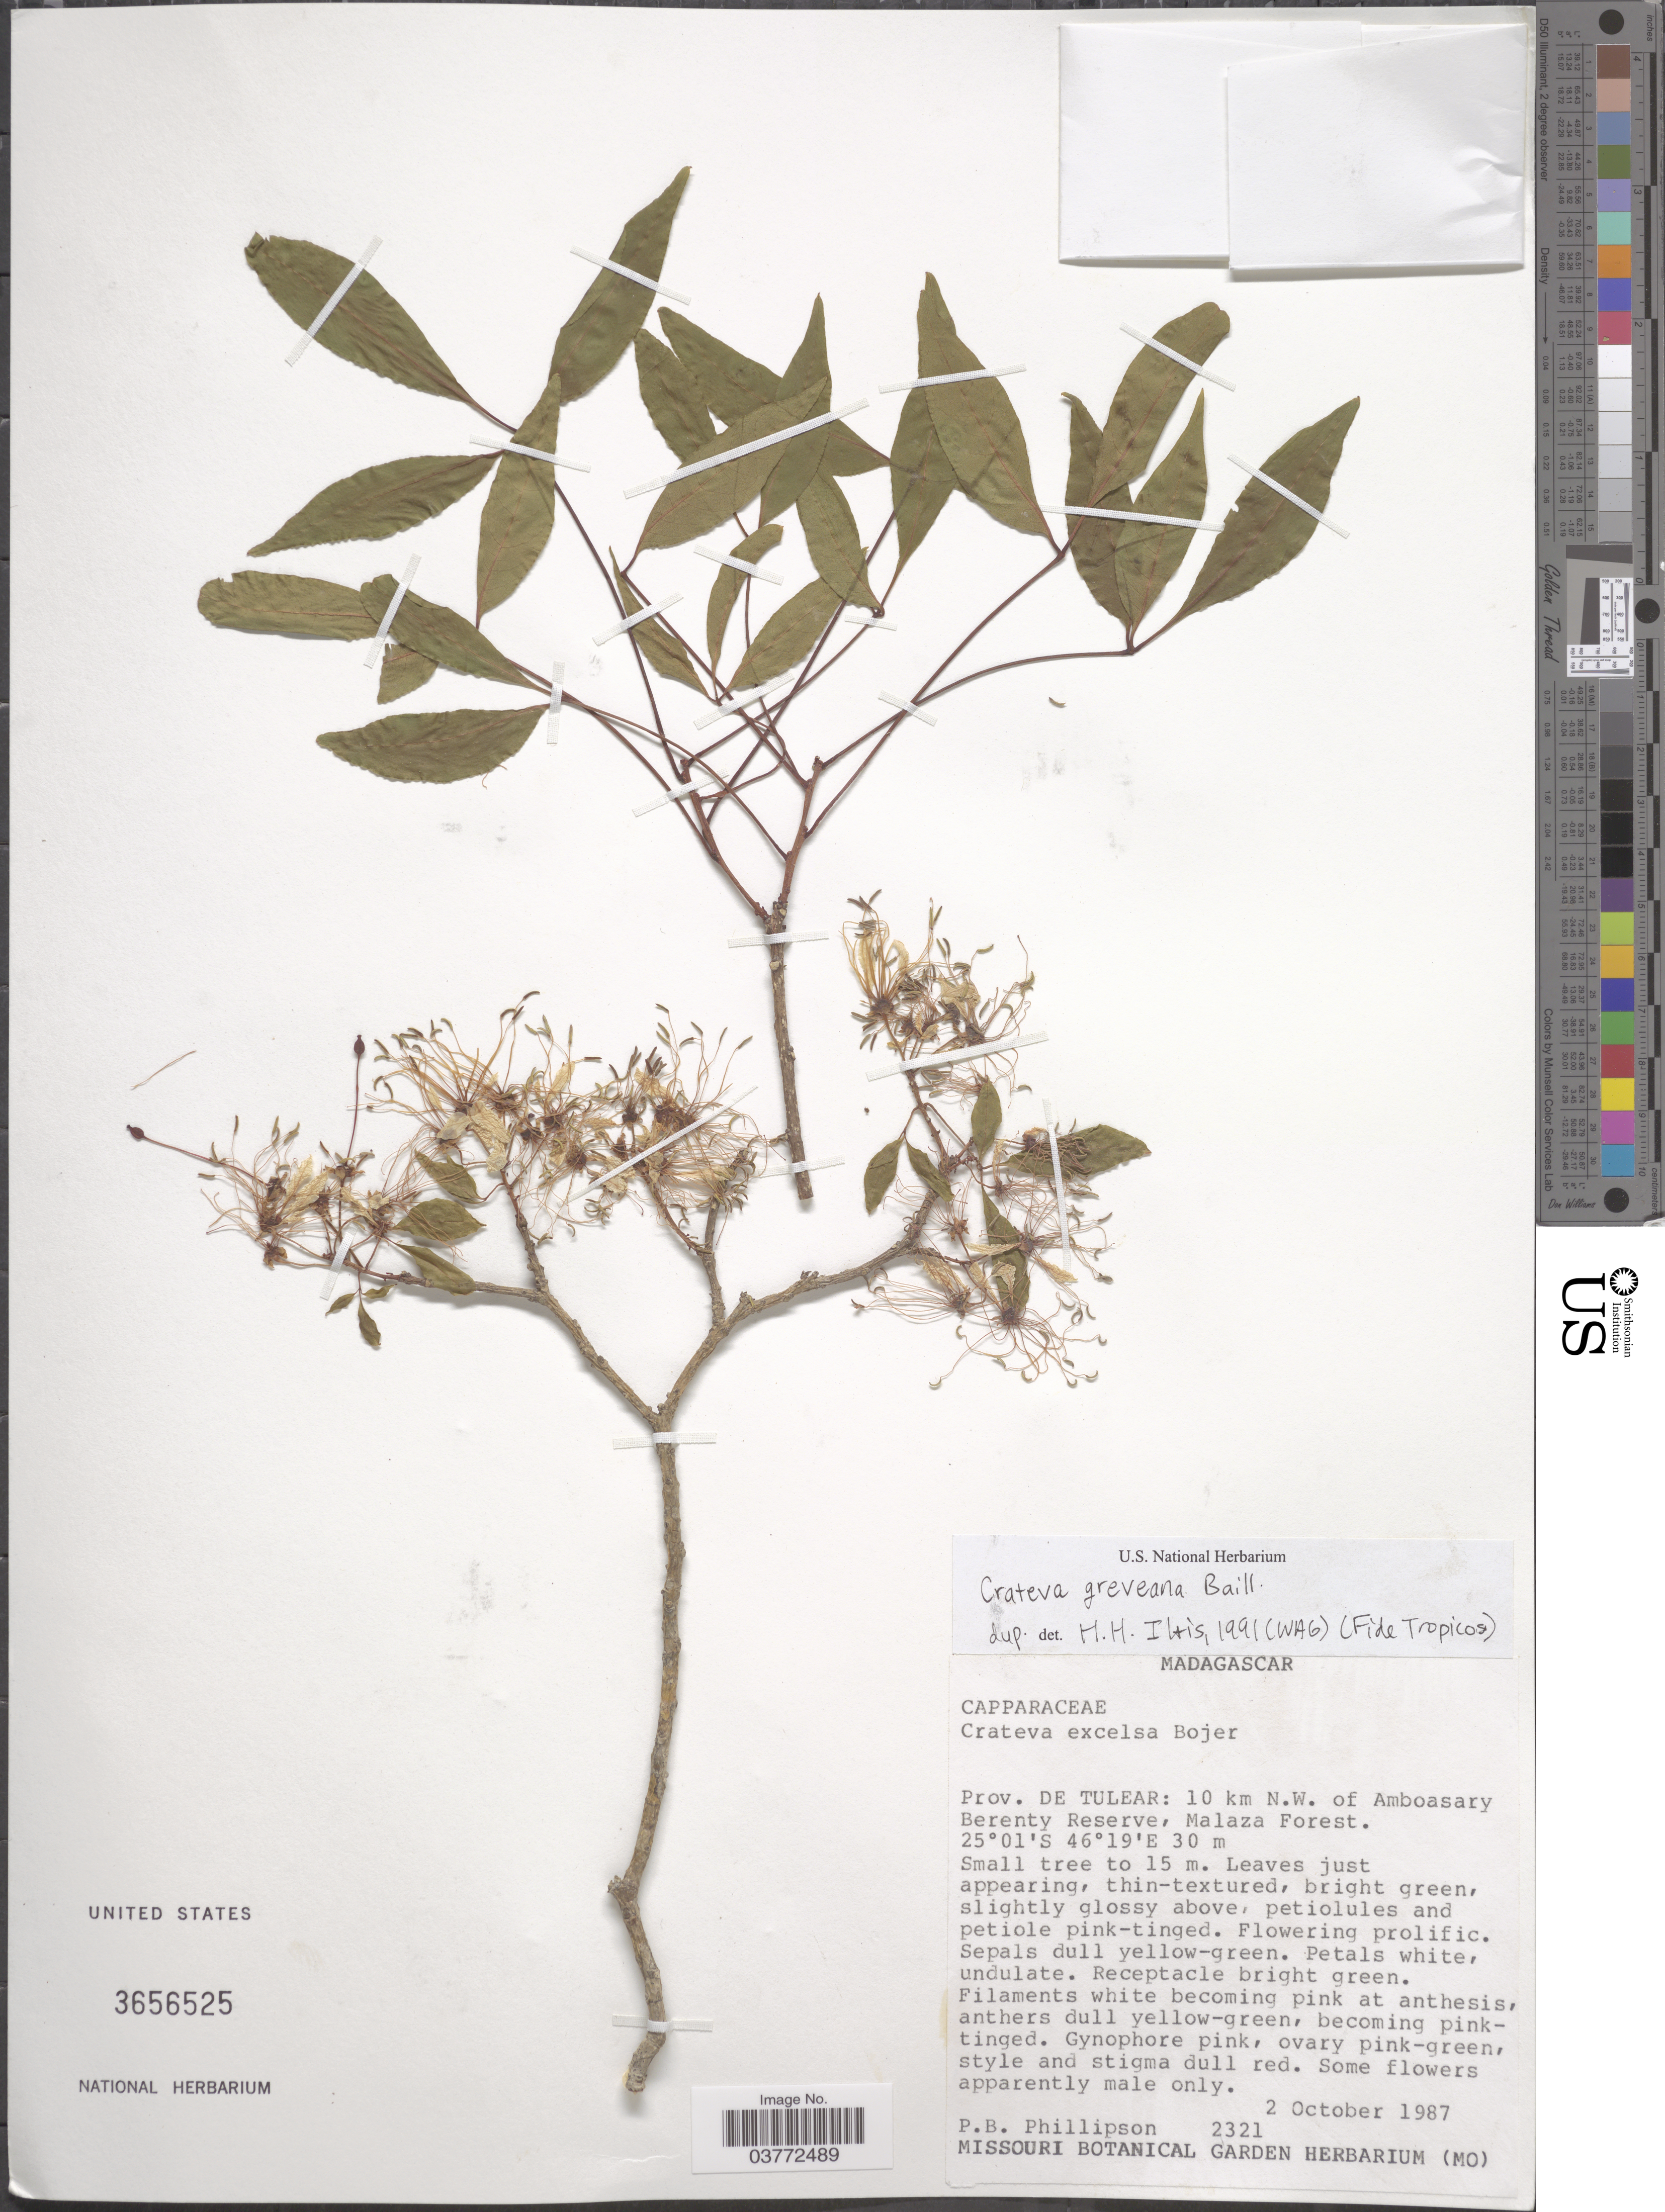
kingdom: Plantae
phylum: Tracheophyta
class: Magnoliopsida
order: Brassicales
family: Capparaceae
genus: Crateva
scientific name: Crateva greveana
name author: Baill.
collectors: P. B. Phillipson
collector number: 2321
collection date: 1987-10-02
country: Madagascar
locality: Prov. de Tulear: 10 km N.W. of Amboasary Berenty Reserve, Malaza Forest.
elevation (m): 30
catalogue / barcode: US 3656525